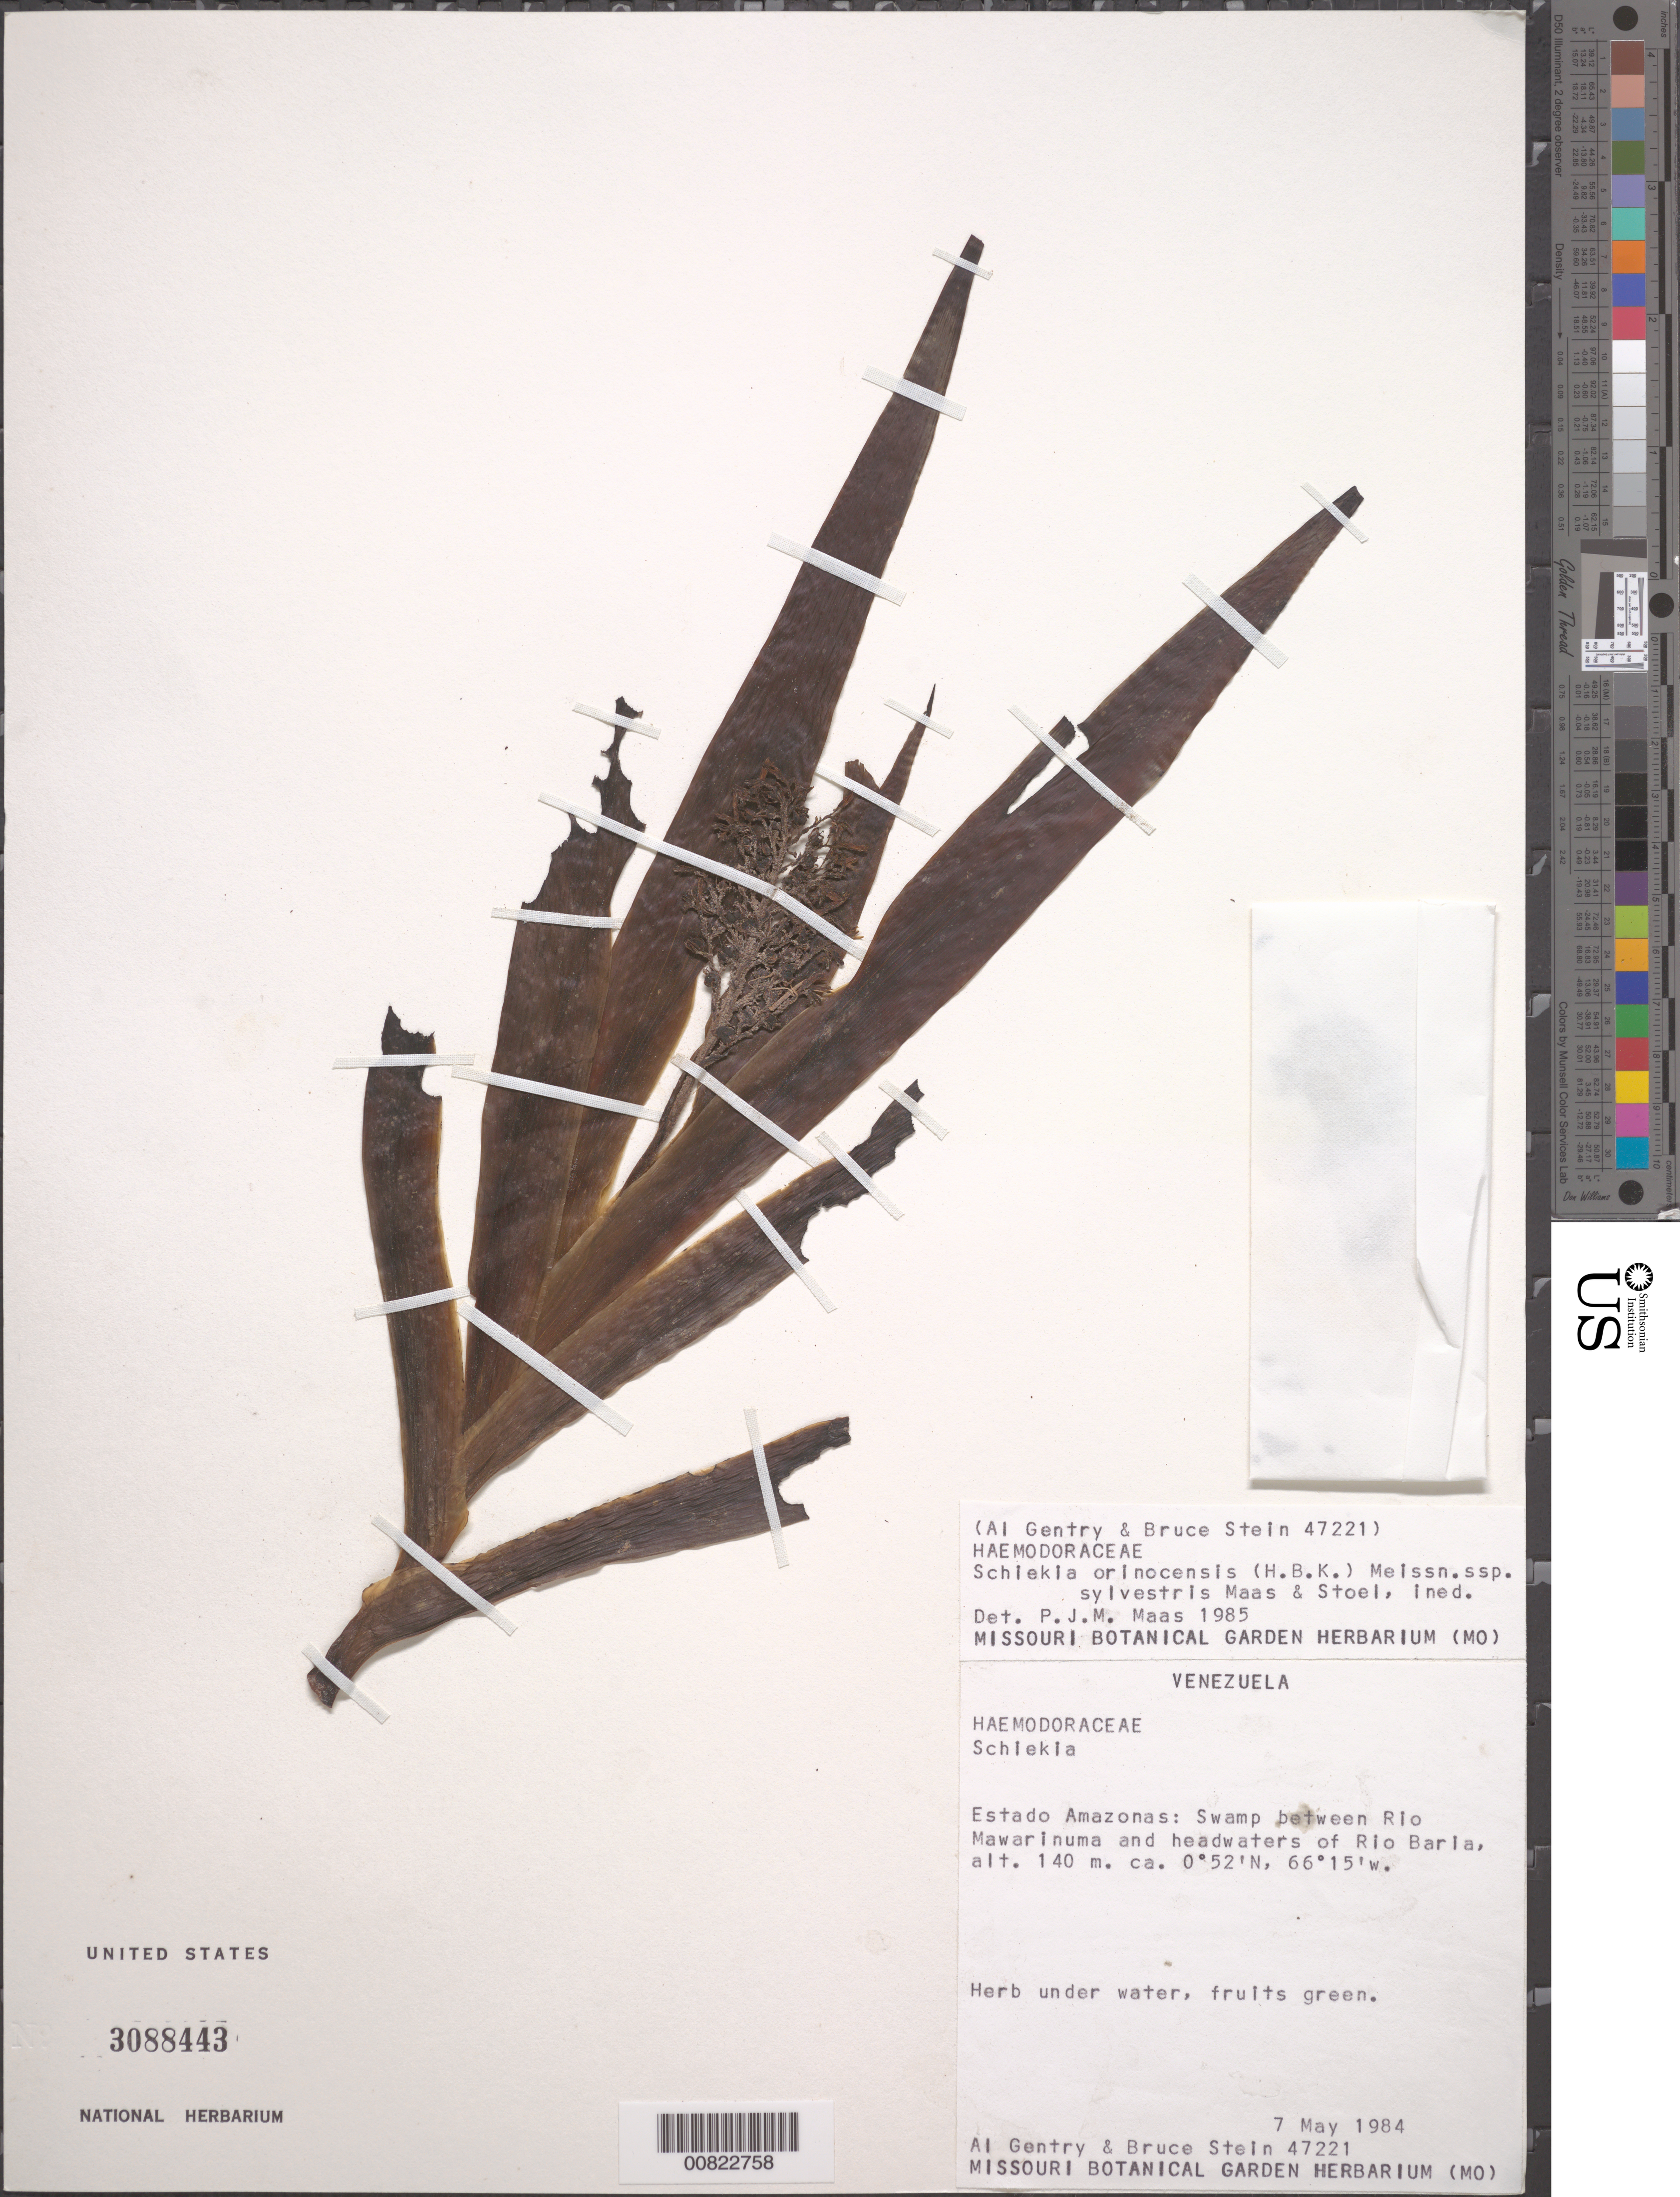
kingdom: Plantae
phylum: Tracheophyta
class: Liliopsida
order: Commelinales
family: Haemodoraceae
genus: Schiekia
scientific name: Schiekia orinocensis subsp. silvestris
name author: Maas & Stoel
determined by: Maas, Paul J. M.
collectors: A. H. Gentry & B. Stein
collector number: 47221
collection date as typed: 7-May-84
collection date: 1984-05-07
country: Venezuela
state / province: Amazonas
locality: Río Mawarinuma to headwaters of Río Baria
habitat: Swamp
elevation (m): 140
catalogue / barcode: US 3088443